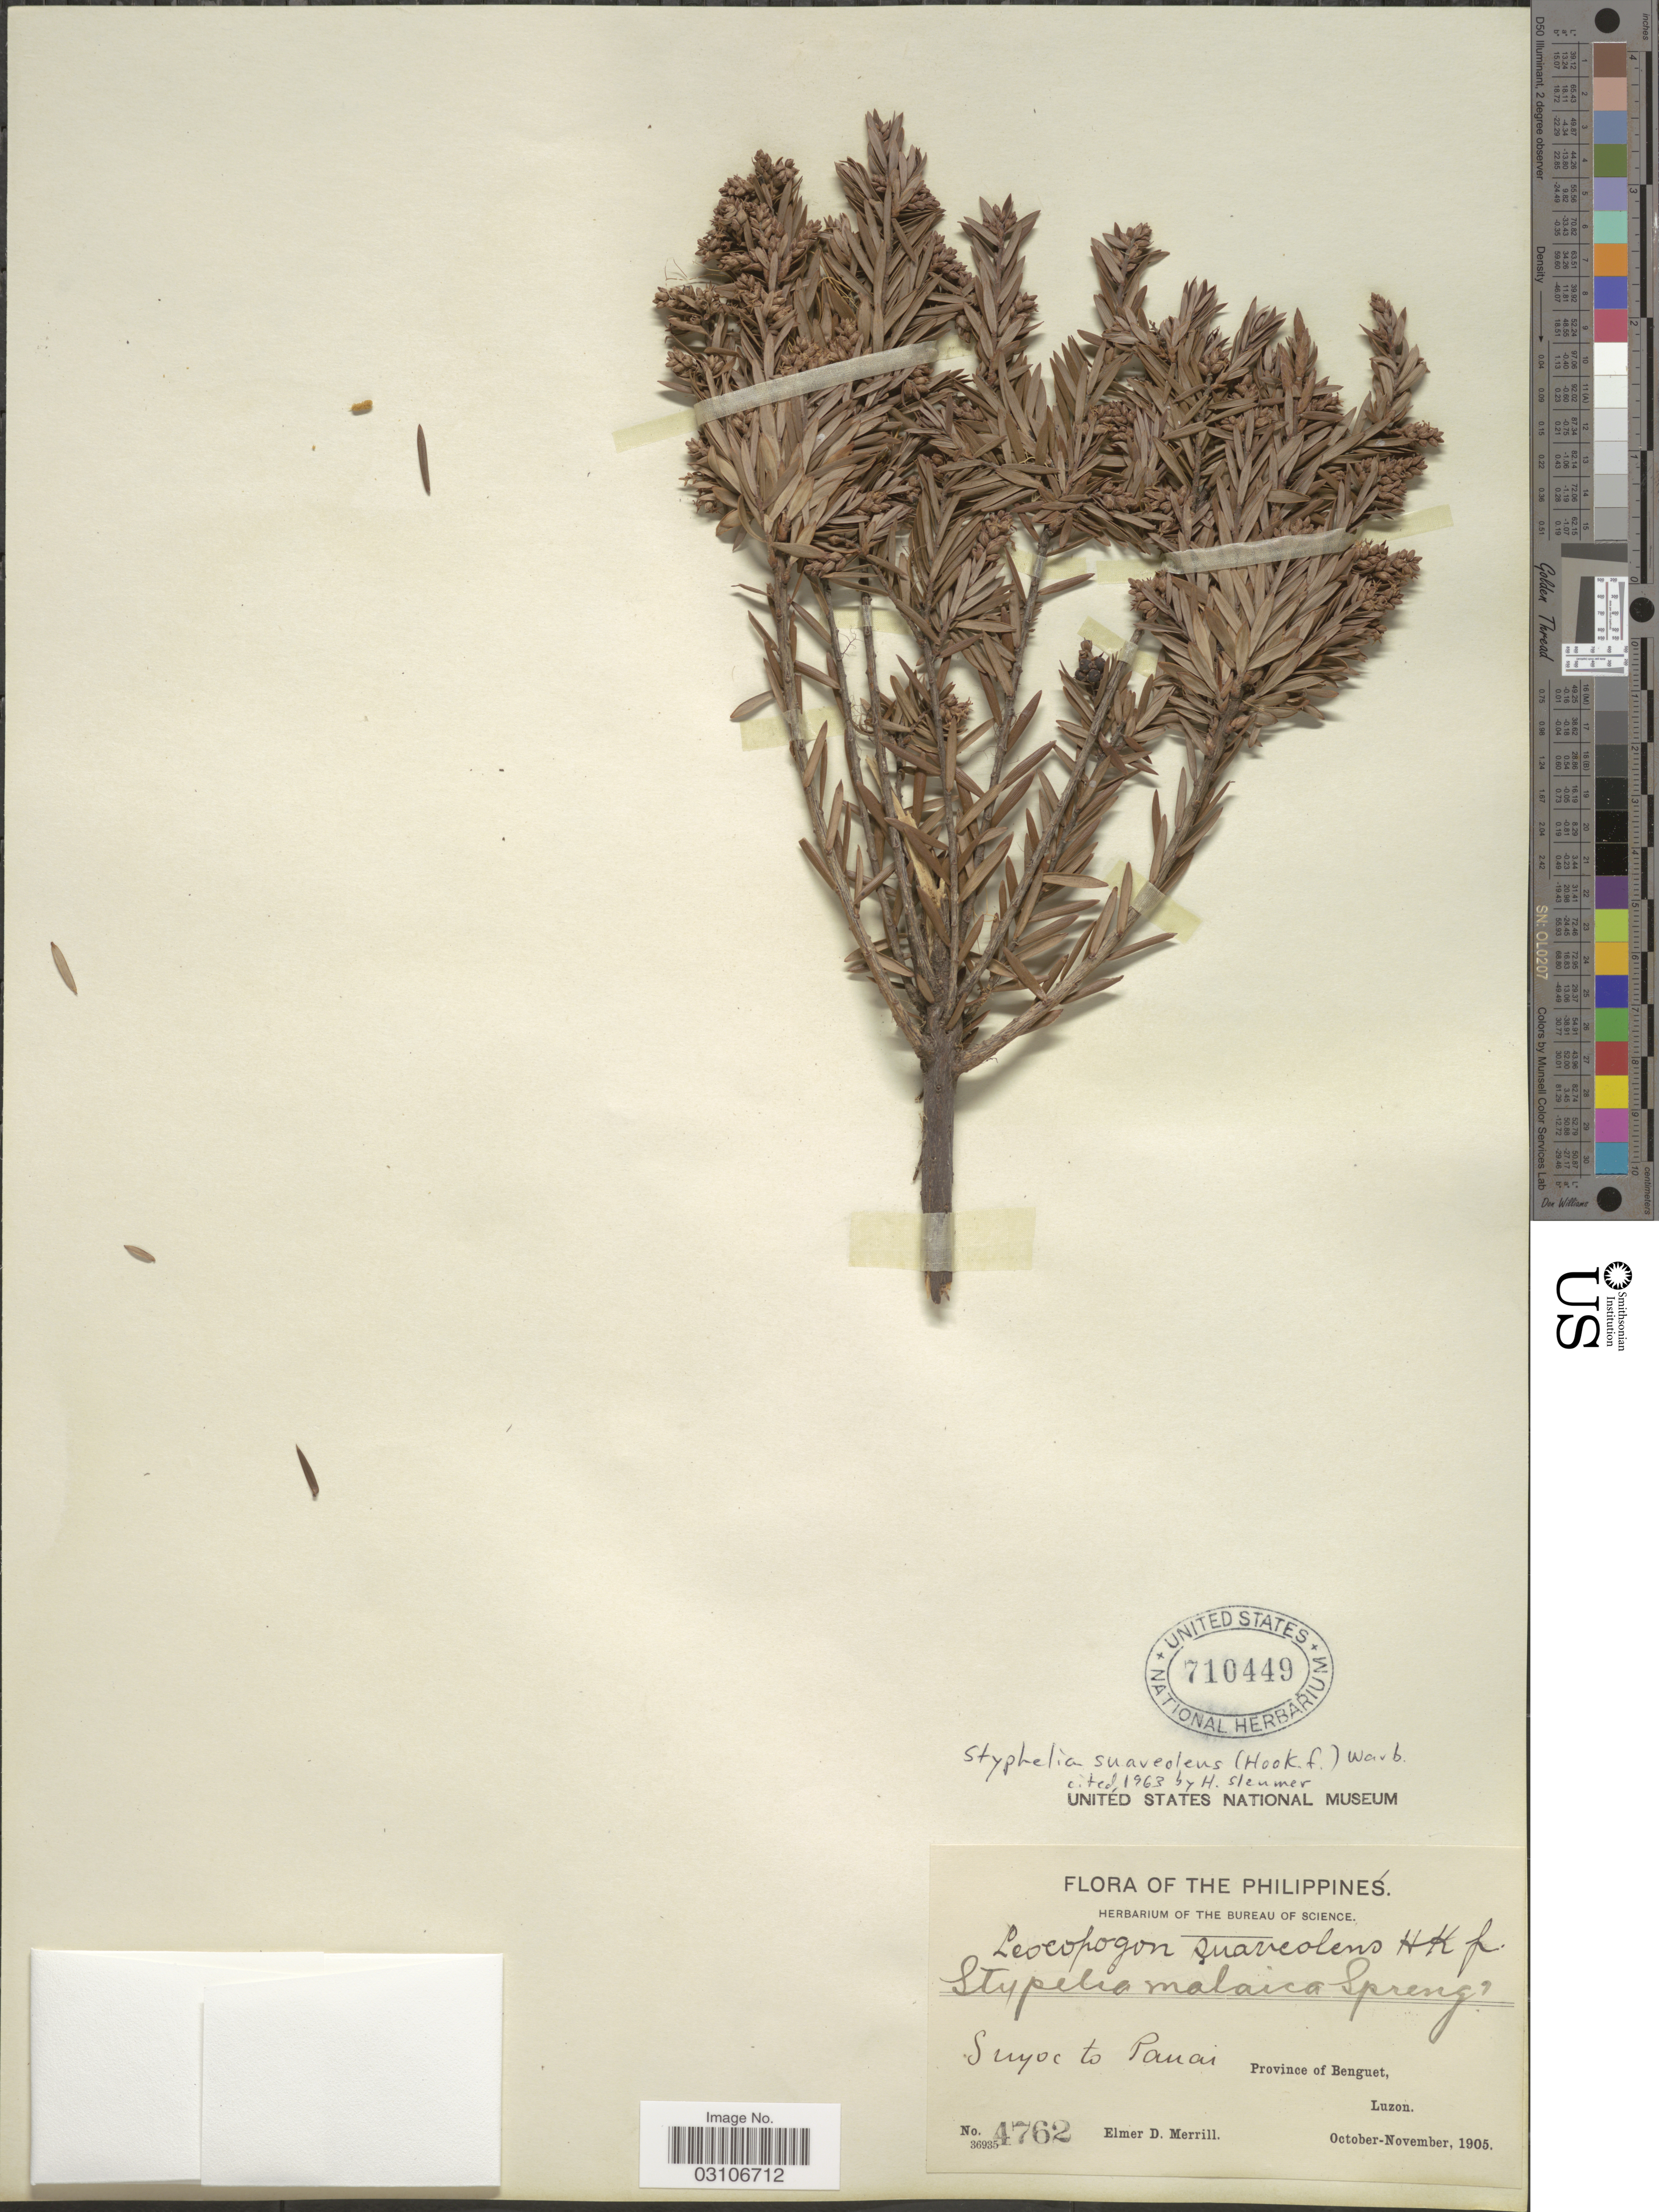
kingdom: Plantae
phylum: Tracheophyta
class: Magnoliopsida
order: Ericales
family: Ericaceae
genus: Styphelia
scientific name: Styphelia suaveolens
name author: (Hook. f.) Warb. ex P. Sarasin & Sarasin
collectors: E. D. Merrill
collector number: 4762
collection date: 1905-10/1905-11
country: Philippines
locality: Suyoc to Panai. Province of Benguet, Luzon.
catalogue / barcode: US 710449